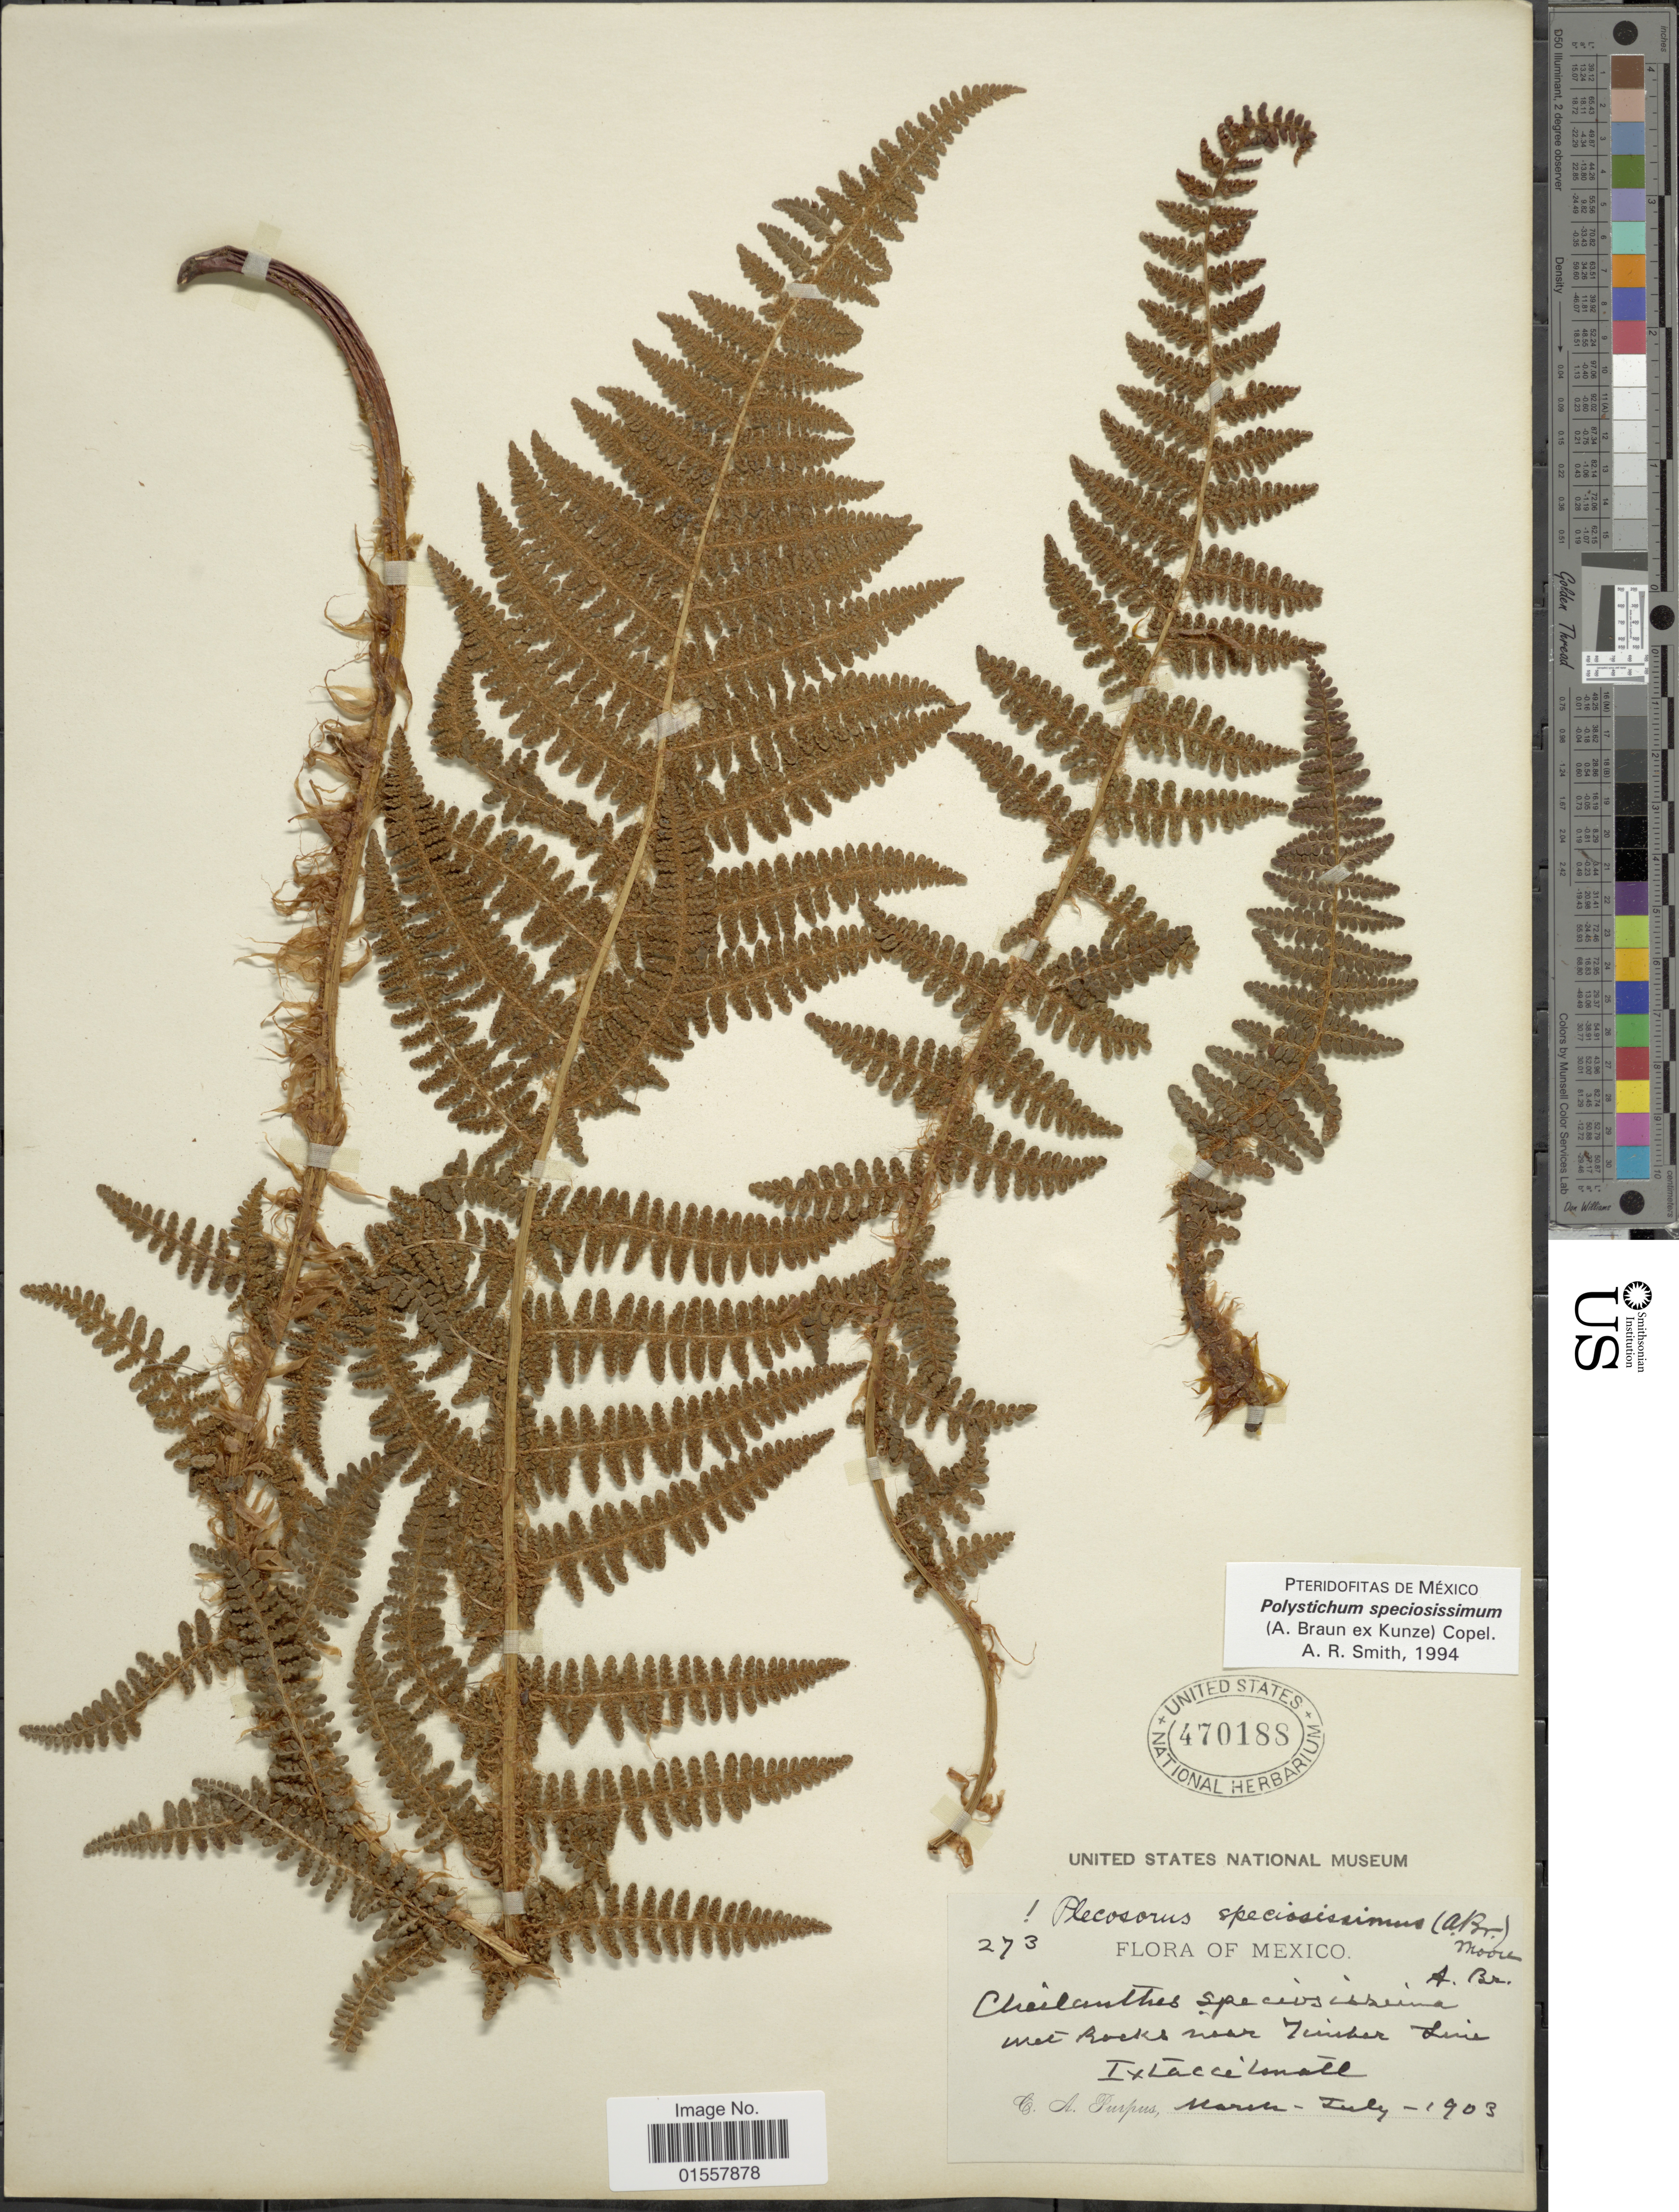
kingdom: Plantae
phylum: Tracheophyta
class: Polypodiopsida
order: Polypodiales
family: Dryopteridaceae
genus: Polystichum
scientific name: Polystichum speciosissimum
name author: (A. Braun ex Kunze) Copel.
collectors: C. A. Purpus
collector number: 273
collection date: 1903-03/1903-07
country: Mexico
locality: Mt Rocks near Tuinsher Line, Iztaccihuatl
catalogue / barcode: US 470188